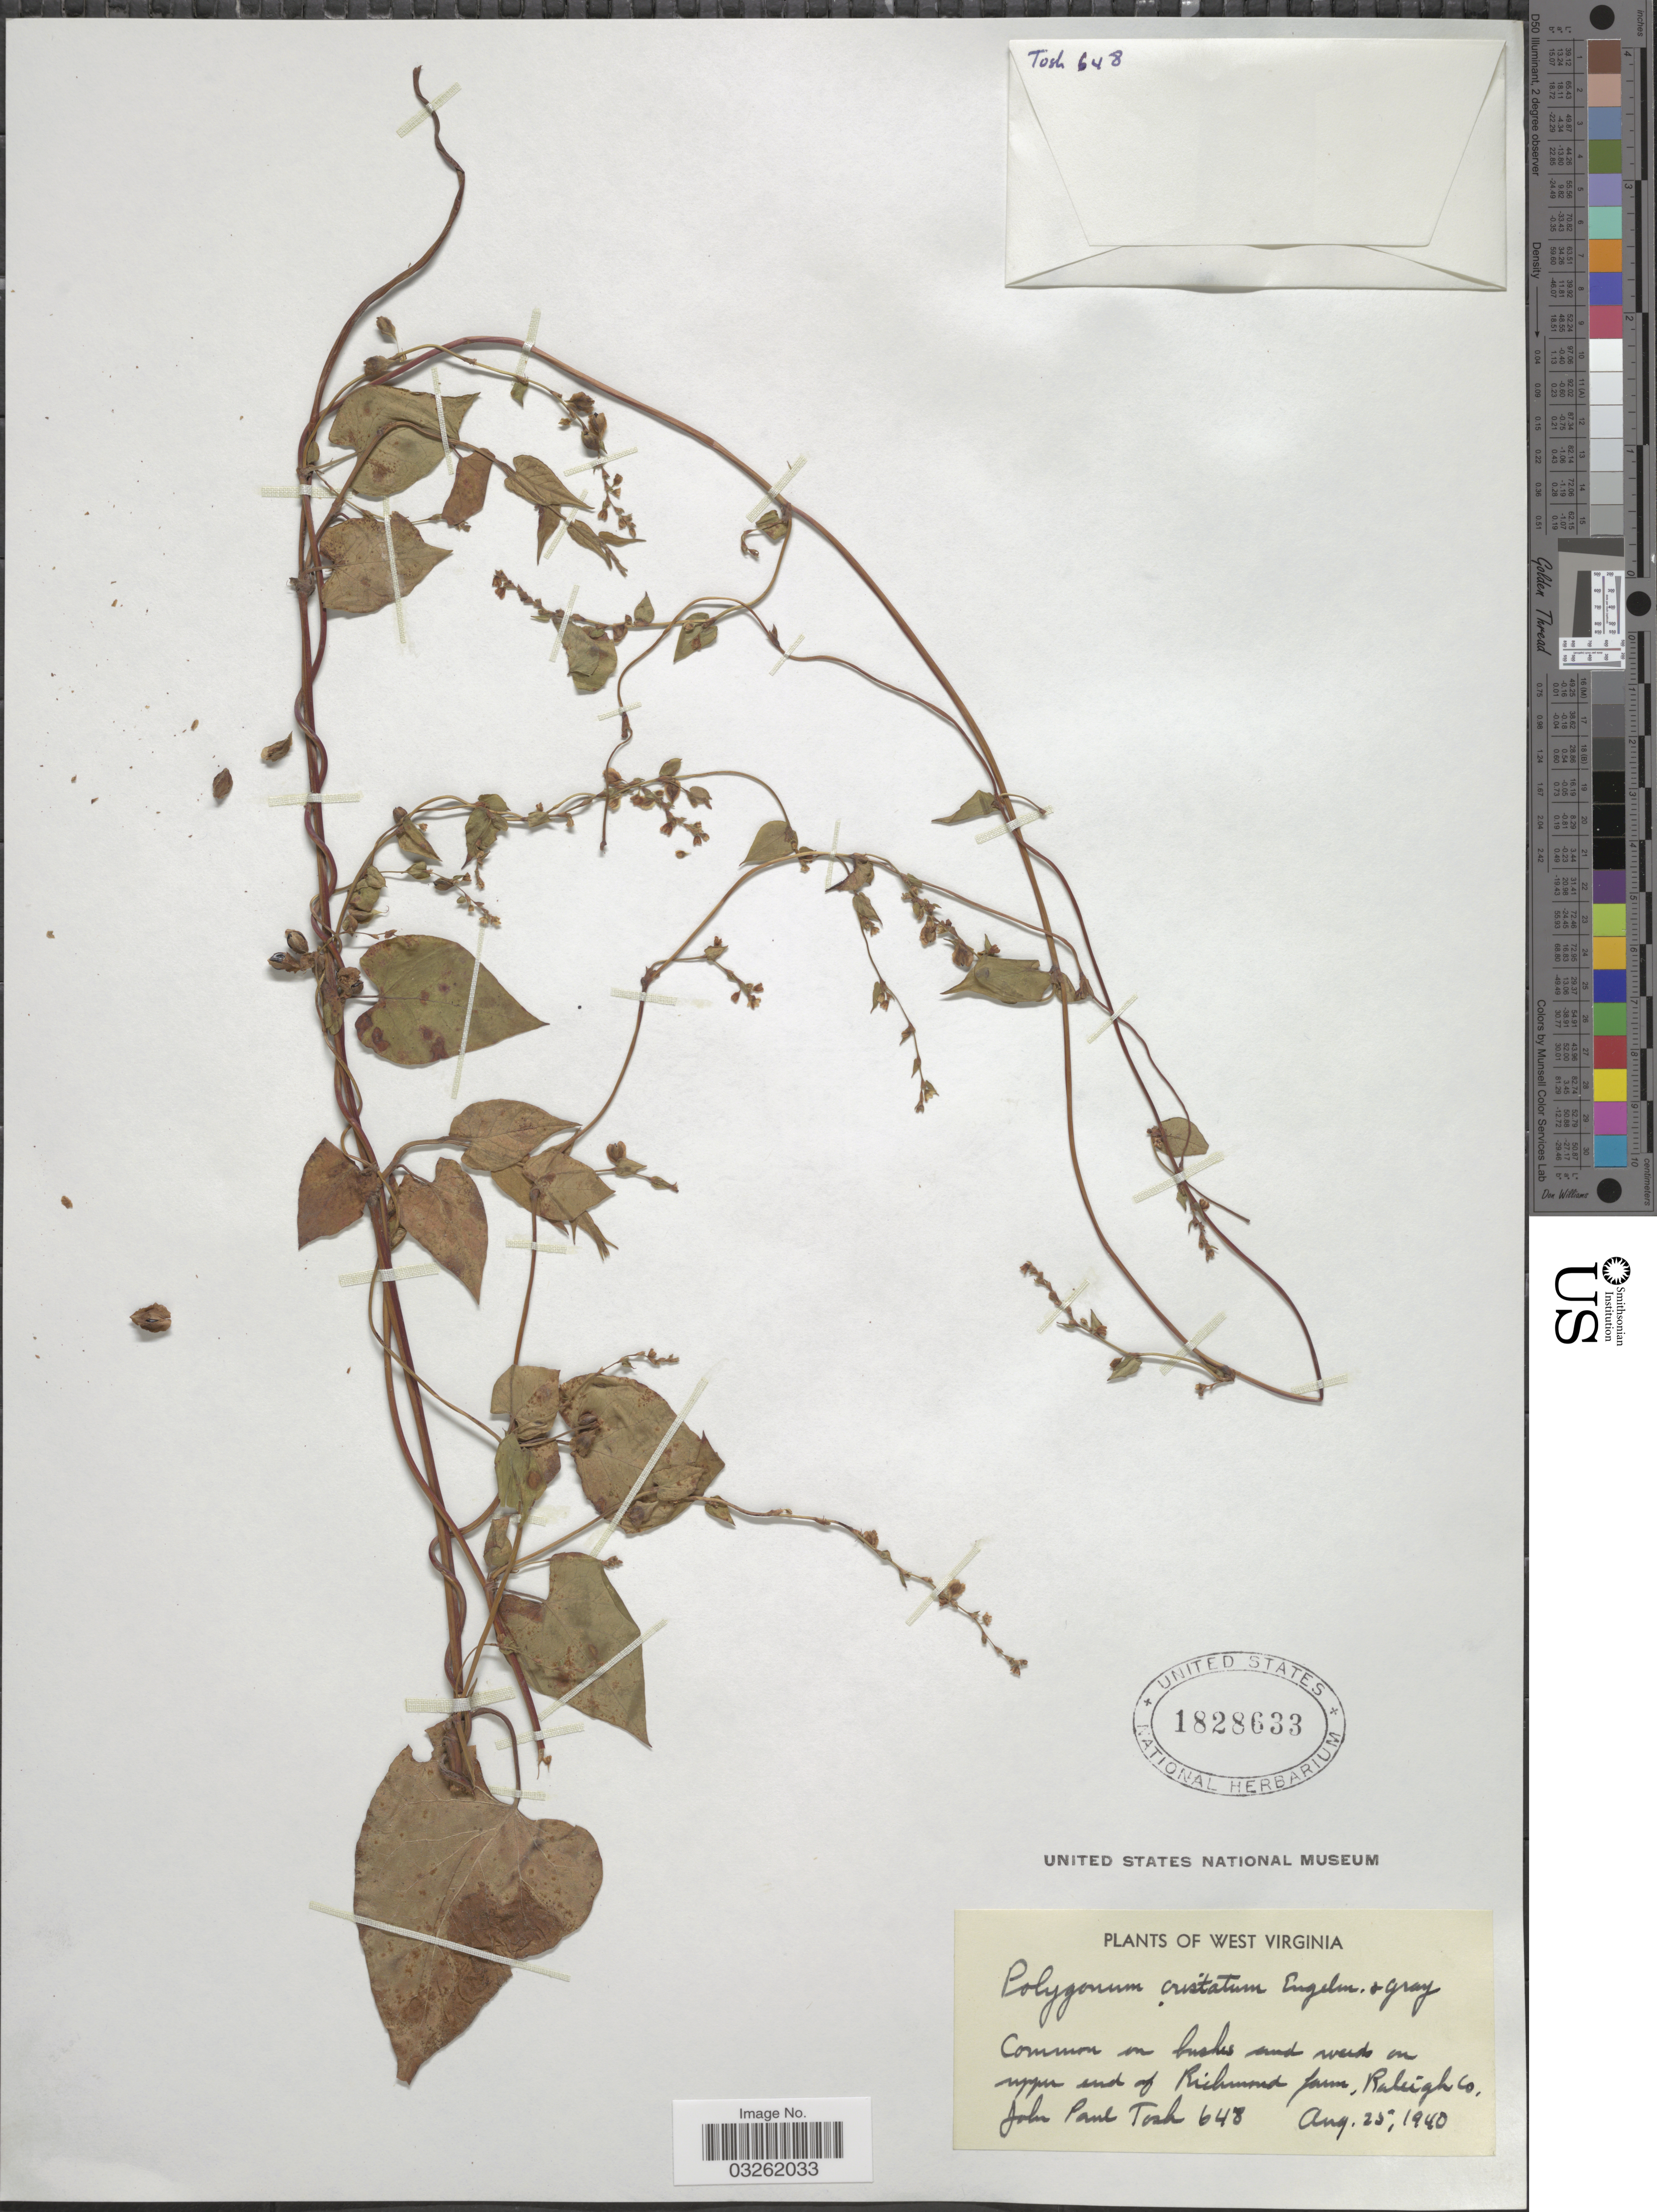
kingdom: Plantae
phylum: Tracheophyta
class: Magnoliopsida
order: Caryophyllales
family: Polygonaceae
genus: Fallopia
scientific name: Fallopia scandens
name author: (L.) Holub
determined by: Strong, Mark T., (BOT), Smithsonian Institution - National Museum of Natural History (UNITED STATES)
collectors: J. Tosh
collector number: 648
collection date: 1940-08-25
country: United States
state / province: West Virginia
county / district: Raleigh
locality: Upper end of Richmond farm, Raleigh Co.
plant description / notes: Fallopia cristata (Engelm. & A. Gray) Holub here treated as a heterotypic synonym.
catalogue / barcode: US 1828633